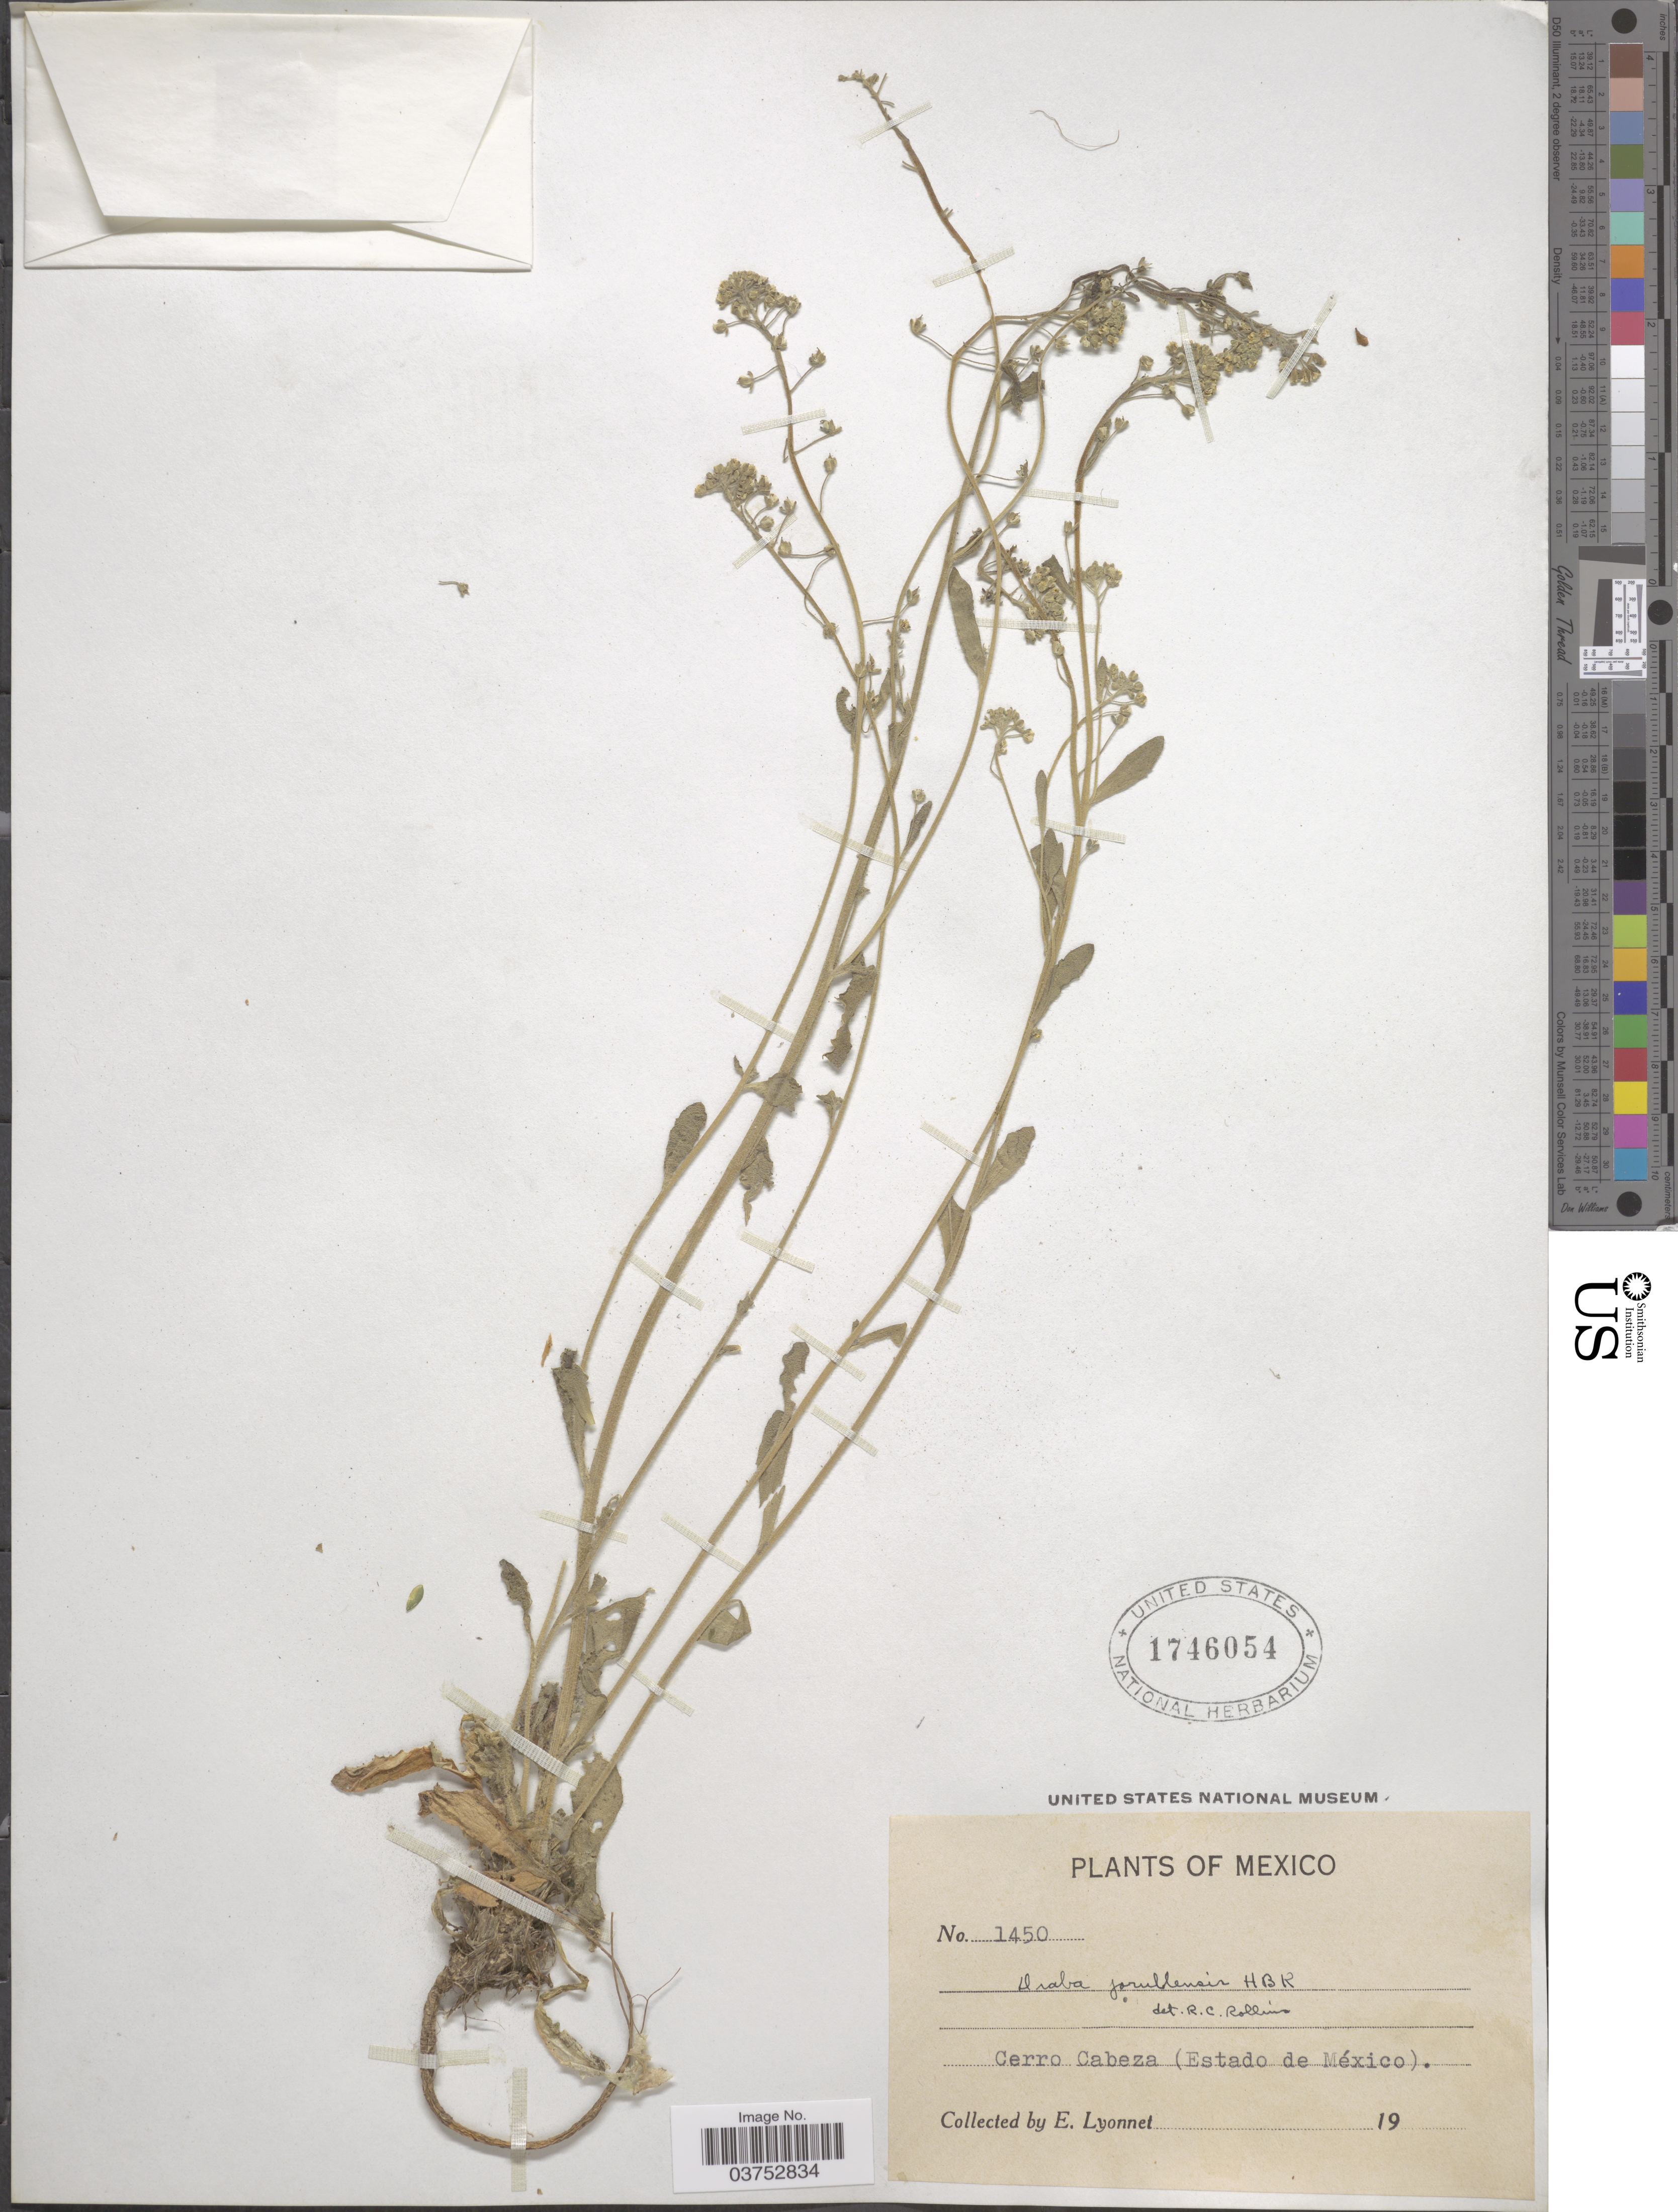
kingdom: Plantae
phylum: Tracheophyta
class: Magnoliopsida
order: Brassicales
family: Brassicaceae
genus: Draba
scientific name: Draba jorullensis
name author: Kunth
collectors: E. Lyonnet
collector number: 1450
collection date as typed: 19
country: Mexico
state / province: México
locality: Cerro Cabeza (Estado de México).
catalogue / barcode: US 1746054